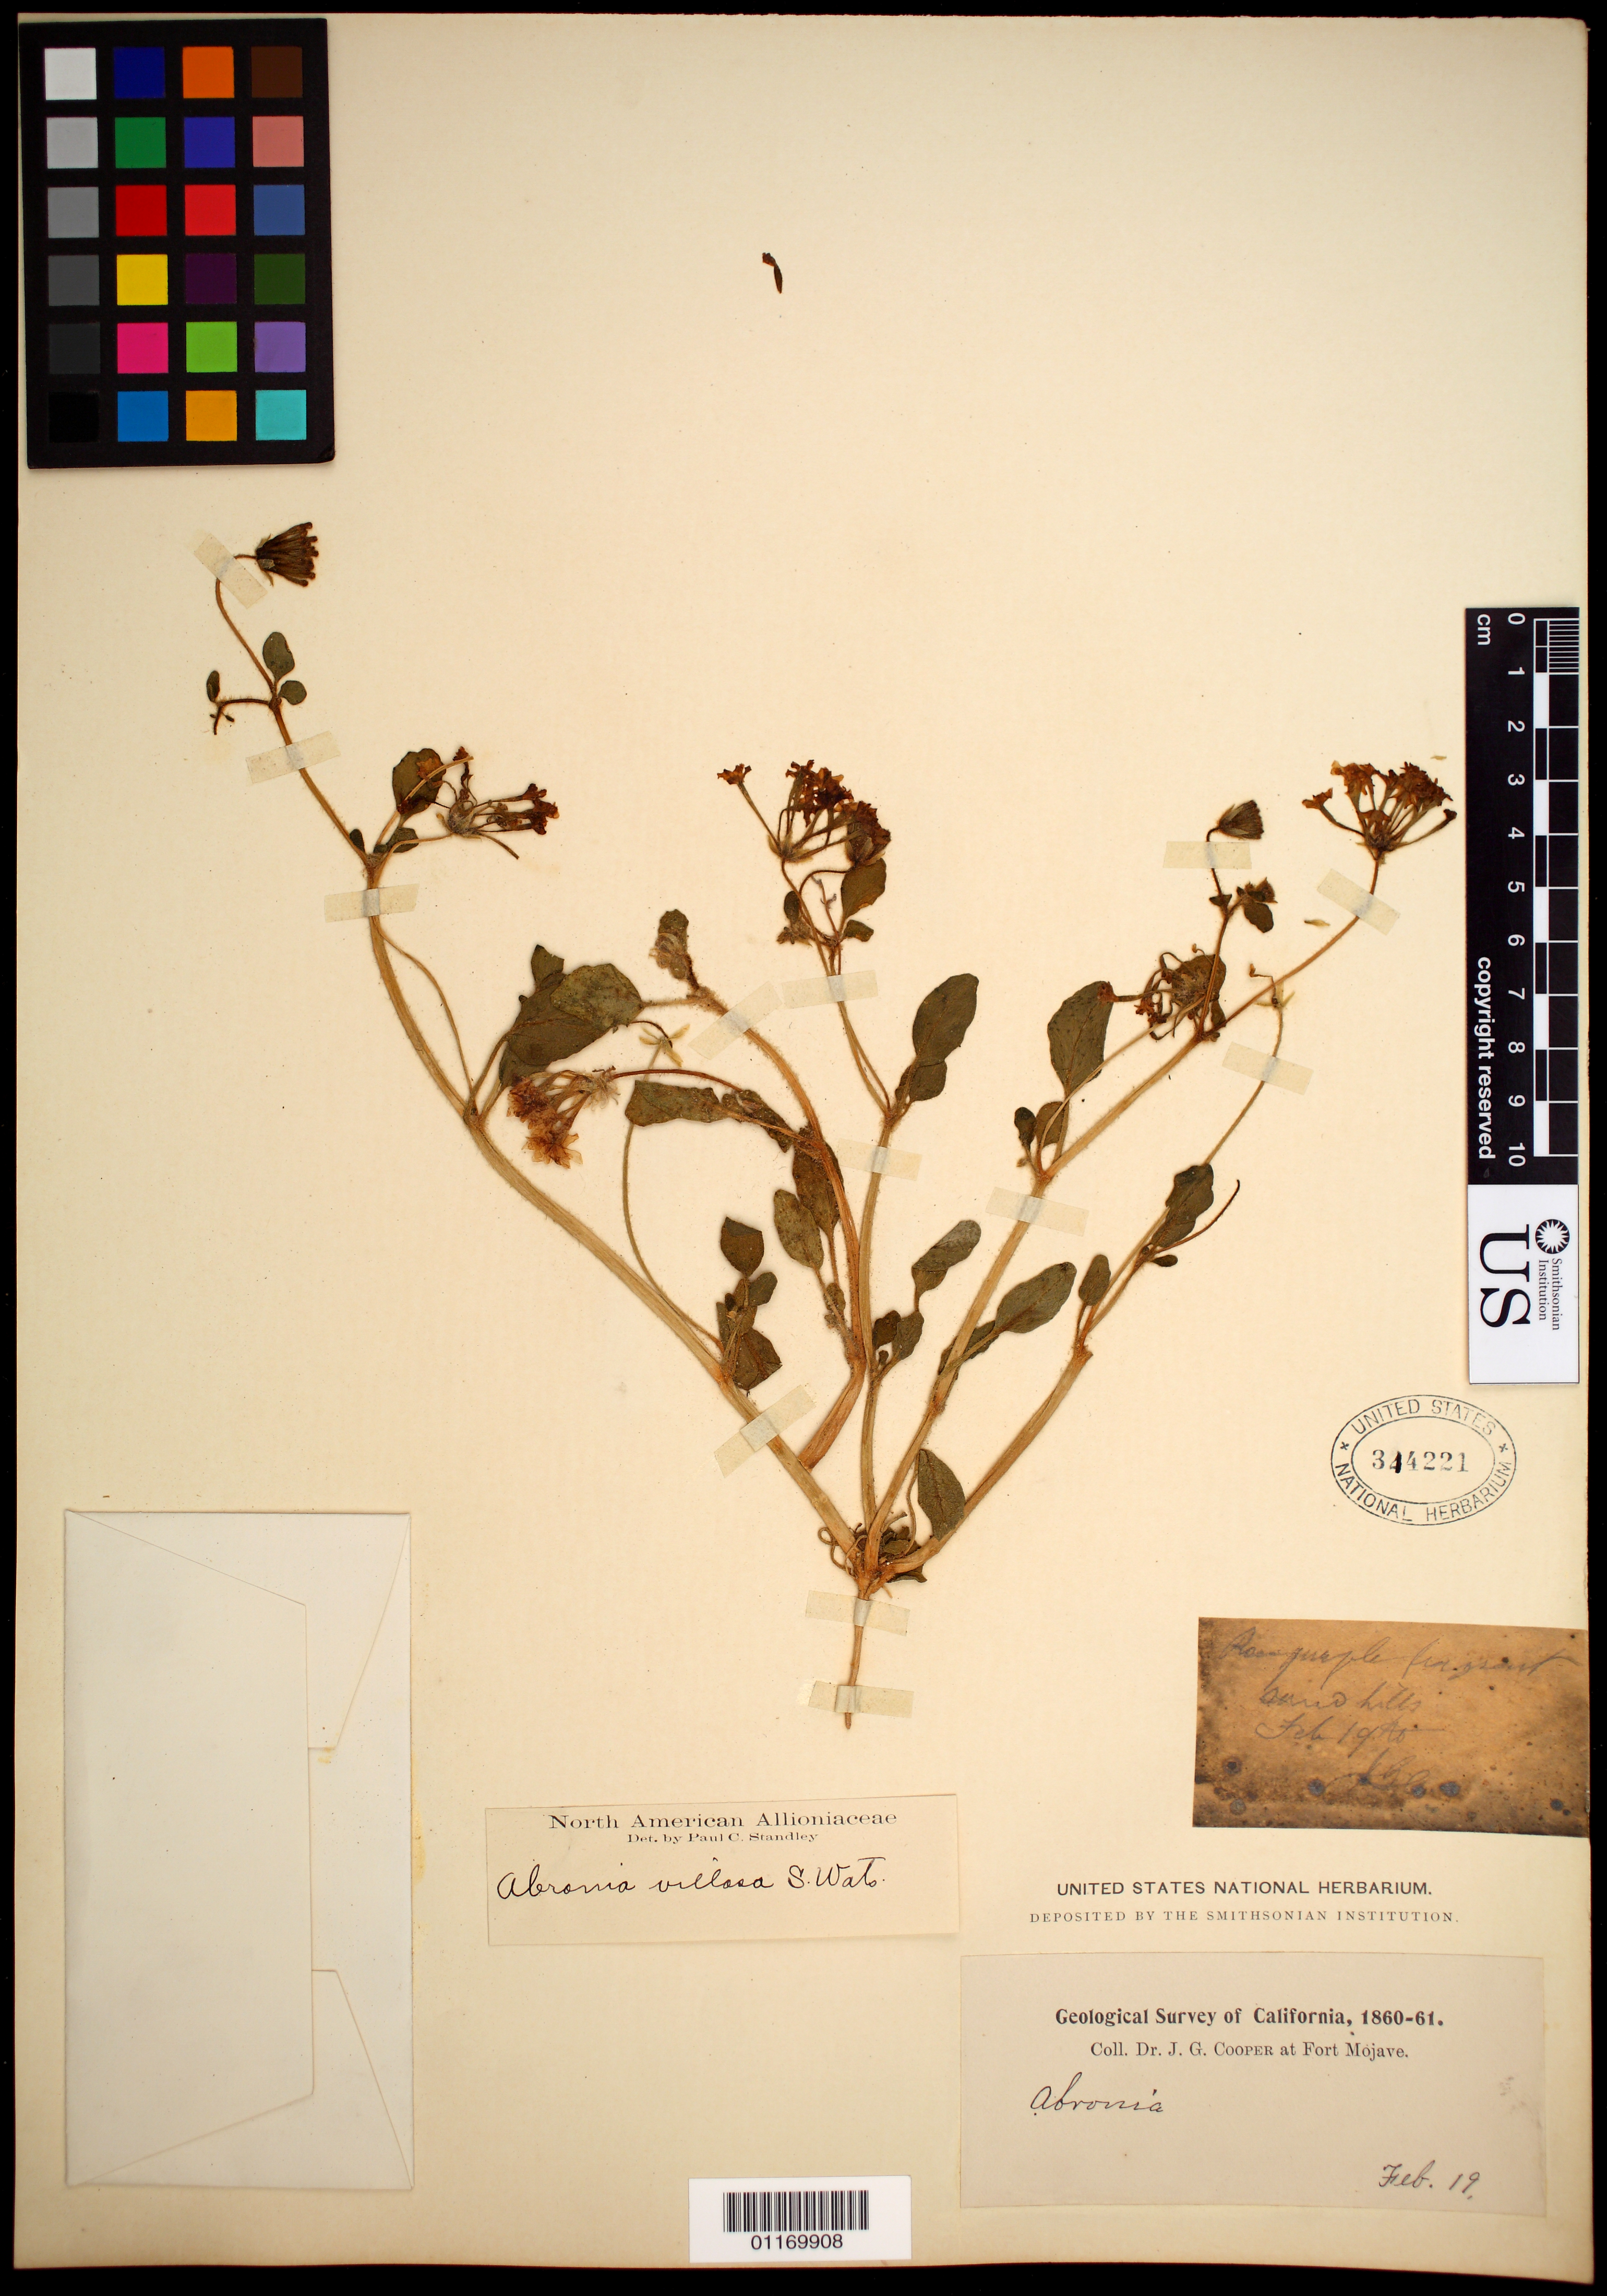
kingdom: Plantae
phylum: Tracheophyta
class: Magnoliopsida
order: Caryophyllales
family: Nyctaginaceae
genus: Abronia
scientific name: Abronia villosa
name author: S. Watson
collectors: J. G. Cooper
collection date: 1860-02-19/1861-02-19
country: United States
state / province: California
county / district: San Bernardino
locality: Fort Mojave.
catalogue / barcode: US 344221